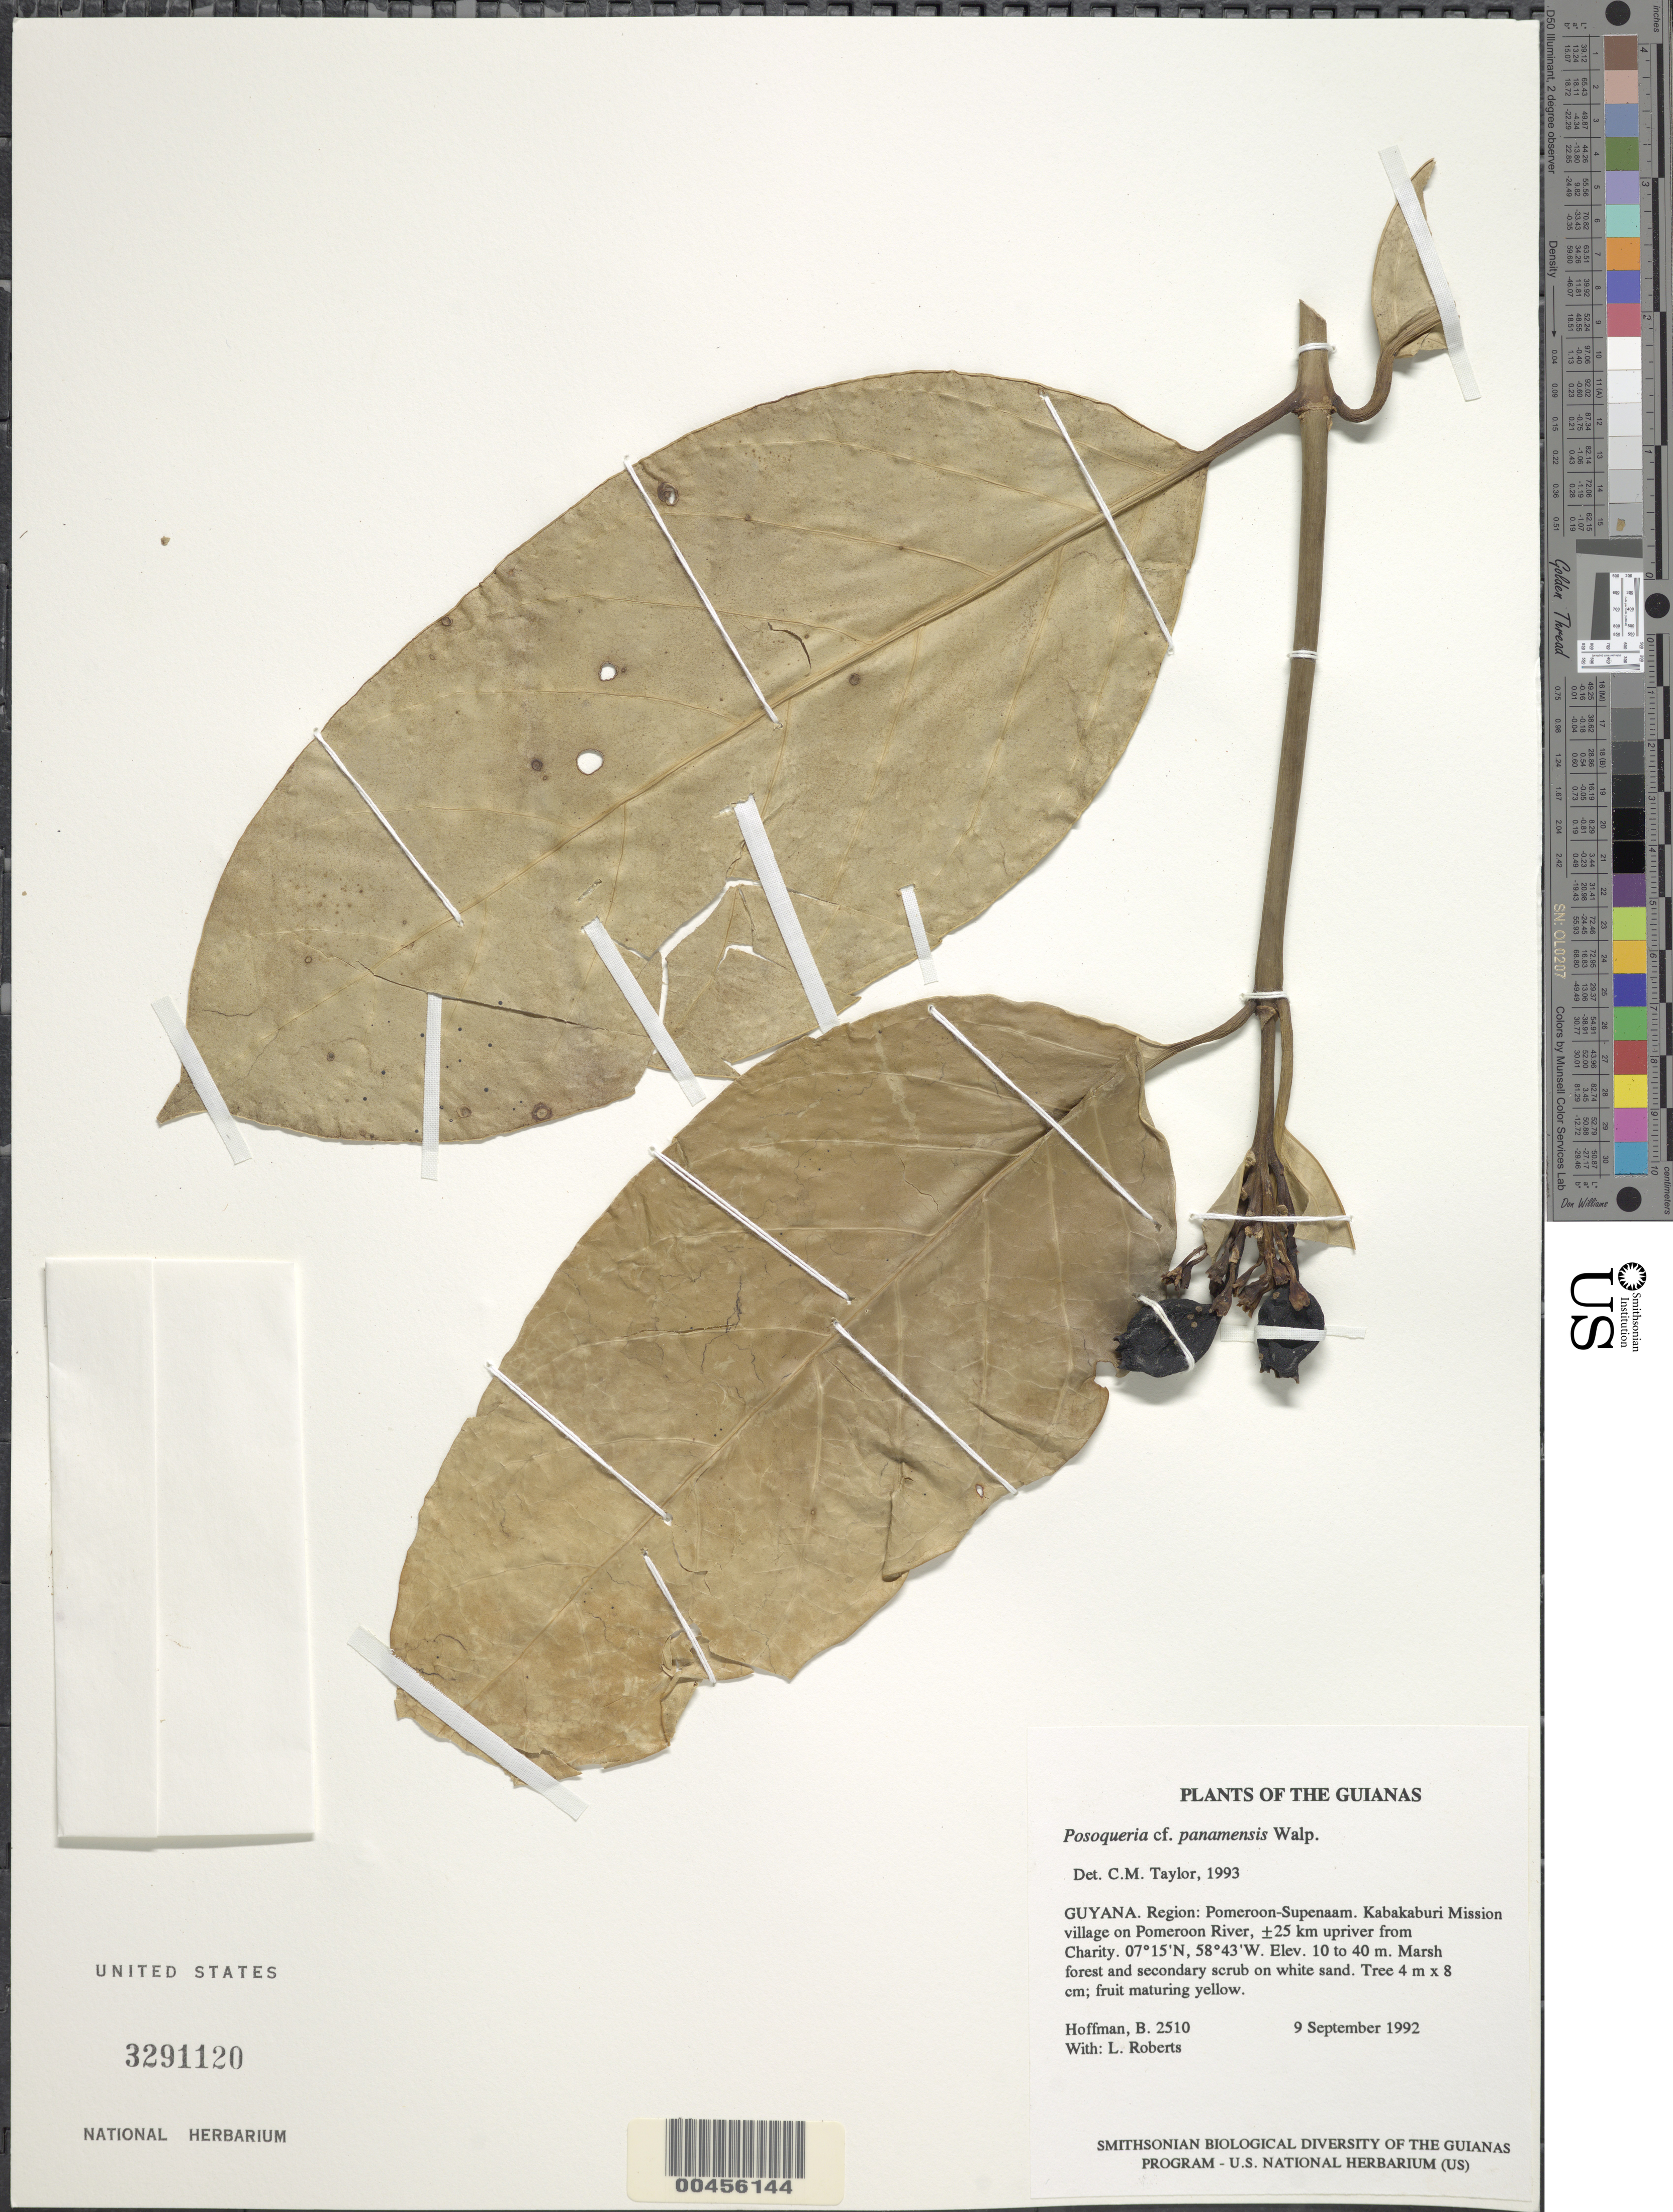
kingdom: Plantae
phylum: Tracheophyta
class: Magnoliopsida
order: Gentianales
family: Rubiaceae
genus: Posoqueria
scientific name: Posoqueria panamensis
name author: (Walp. & Duchass.) Walp.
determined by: Taylor, Charlotte M.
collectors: B. Hoffman & L. Roberts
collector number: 2510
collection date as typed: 9 September 1992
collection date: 1992-09-09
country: Guyana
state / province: Pomeroon-Supenaam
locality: Kabakaburi Mission village, on Pomeroon River, ±25 km upriver from Charity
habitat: Marsh forest and secondary scrub on white sand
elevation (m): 10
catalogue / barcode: US 3291120